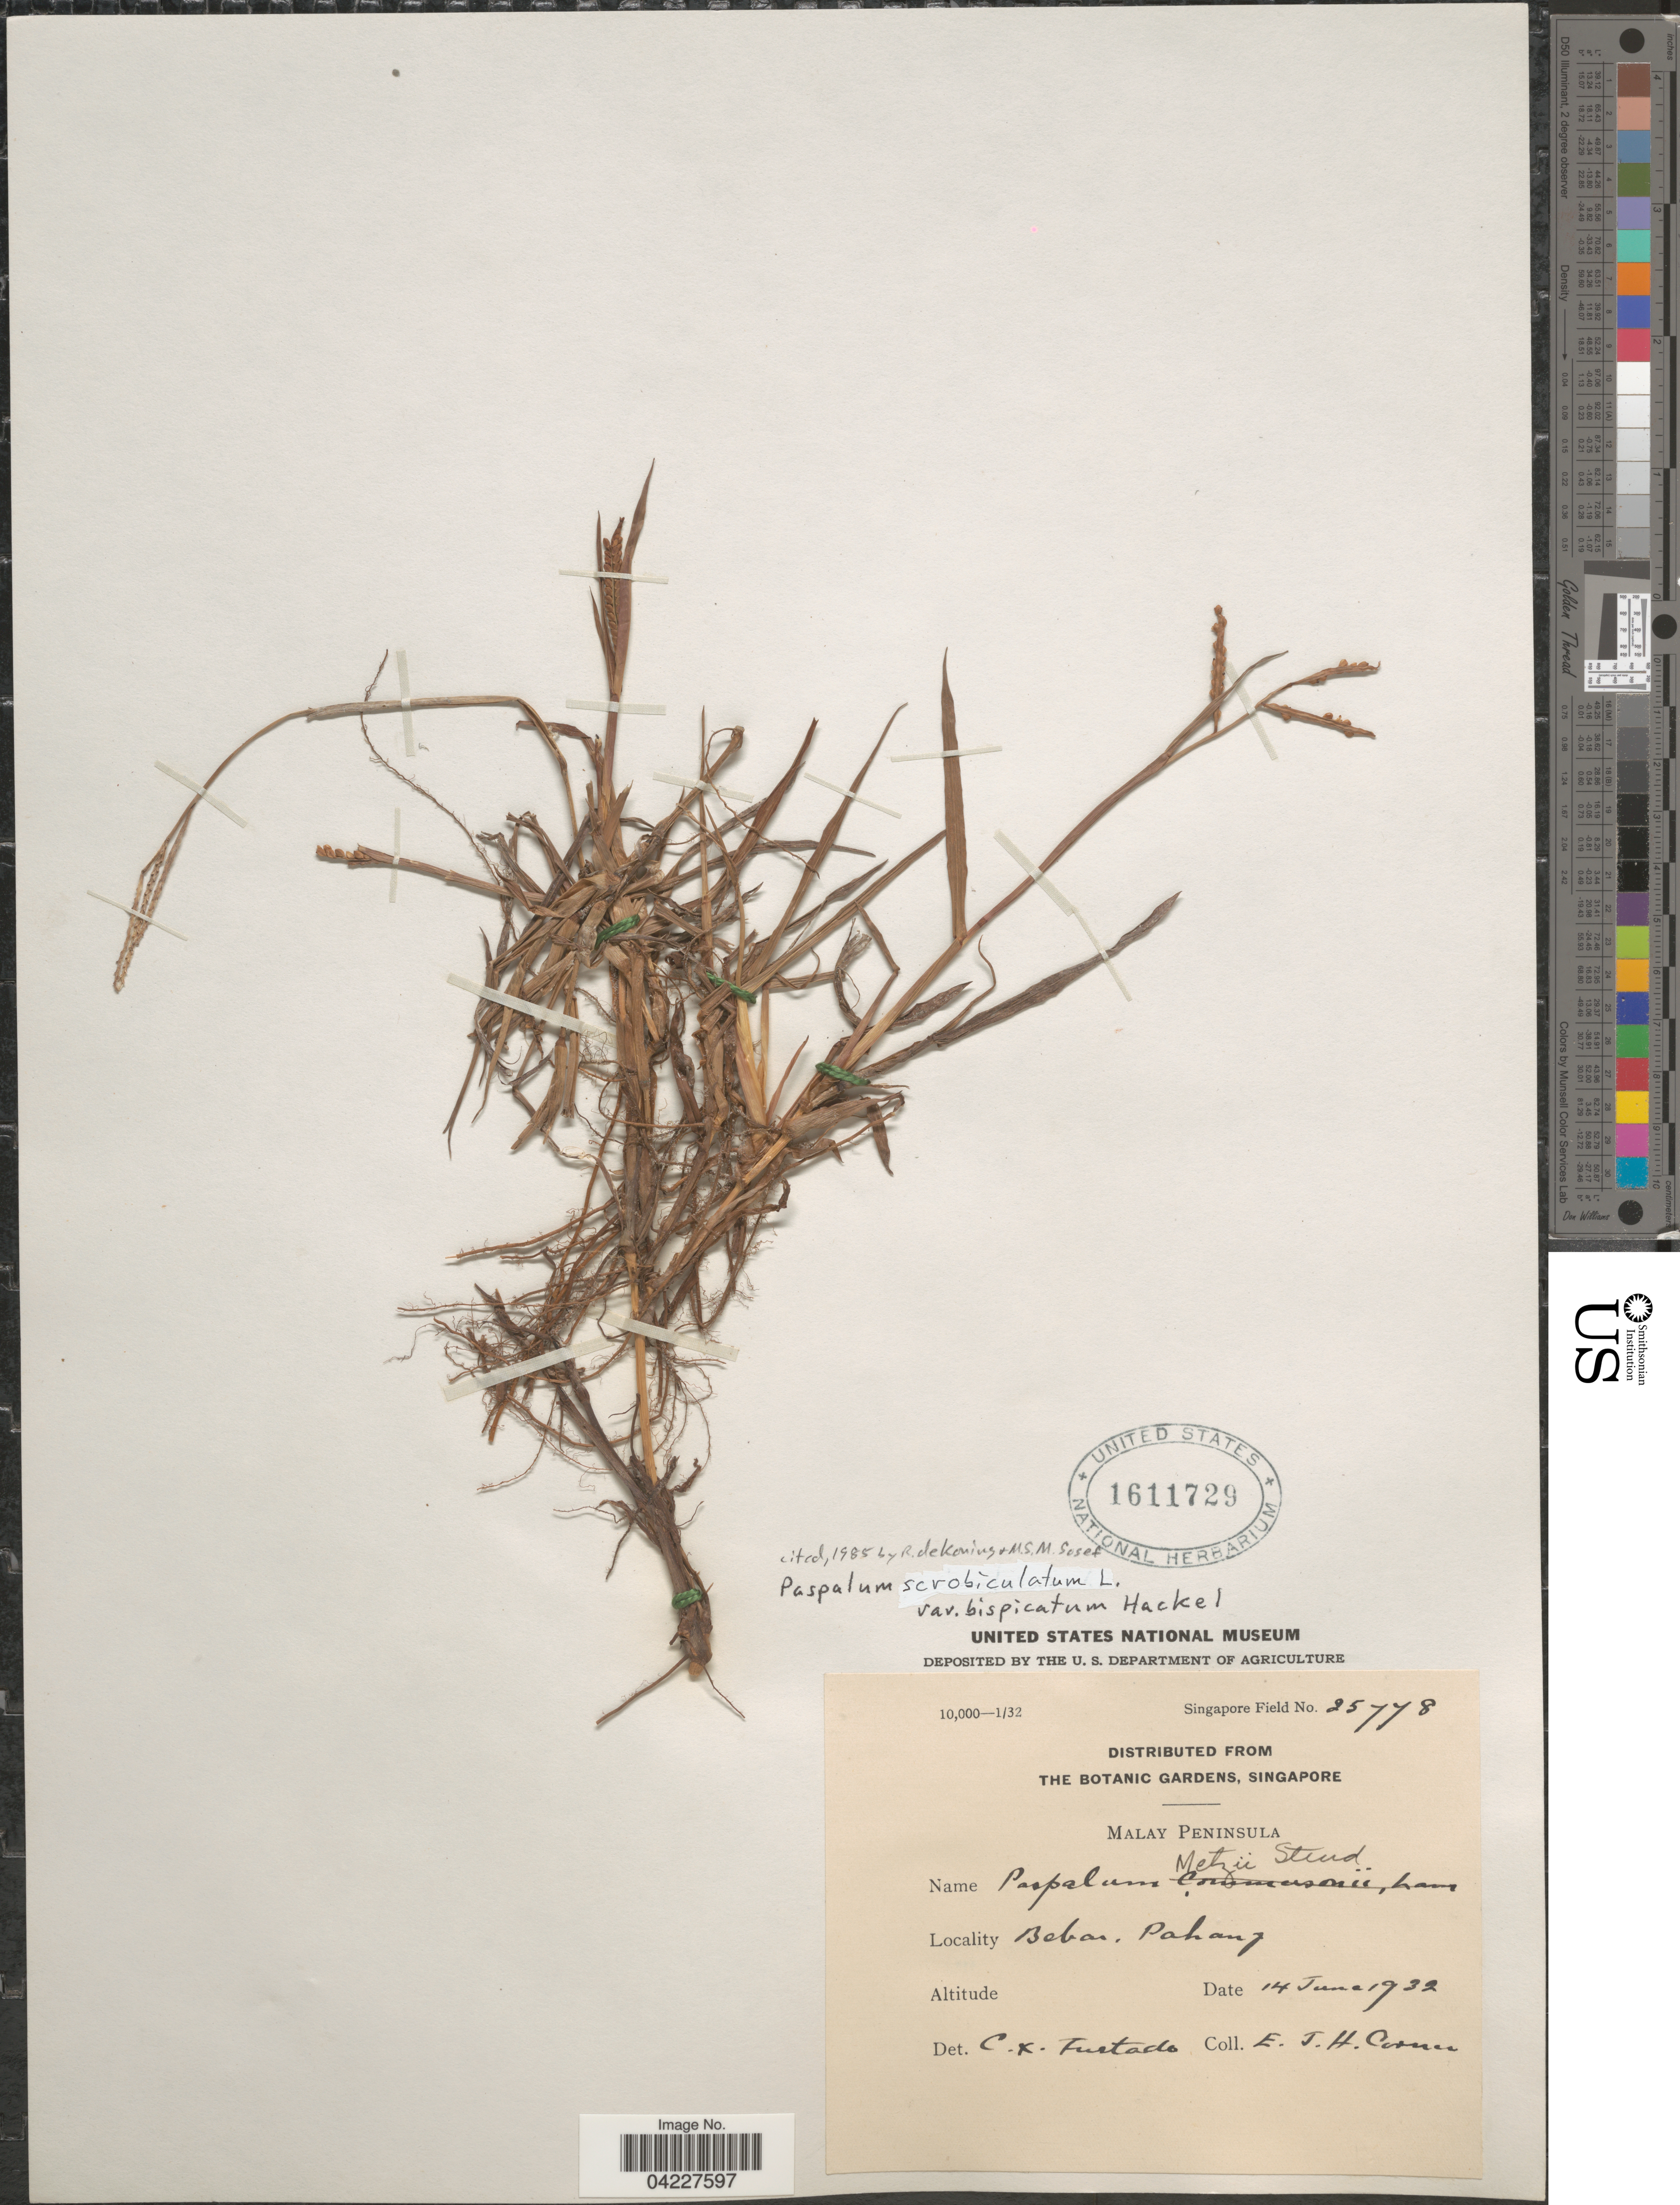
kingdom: Plantae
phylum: Tracheophyta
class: Liliopsida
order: Poales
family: Poaceae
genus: Paspalum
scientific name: Paspalum scrobiculatum var. bispicatum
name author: Hack. ex Merr.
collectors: E. Corner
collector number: Singapore Field 25778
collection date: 1932-06-14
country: Malaysia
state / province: Pahang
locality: Malay Peninsula. Bebar.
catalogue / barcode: US 1611729